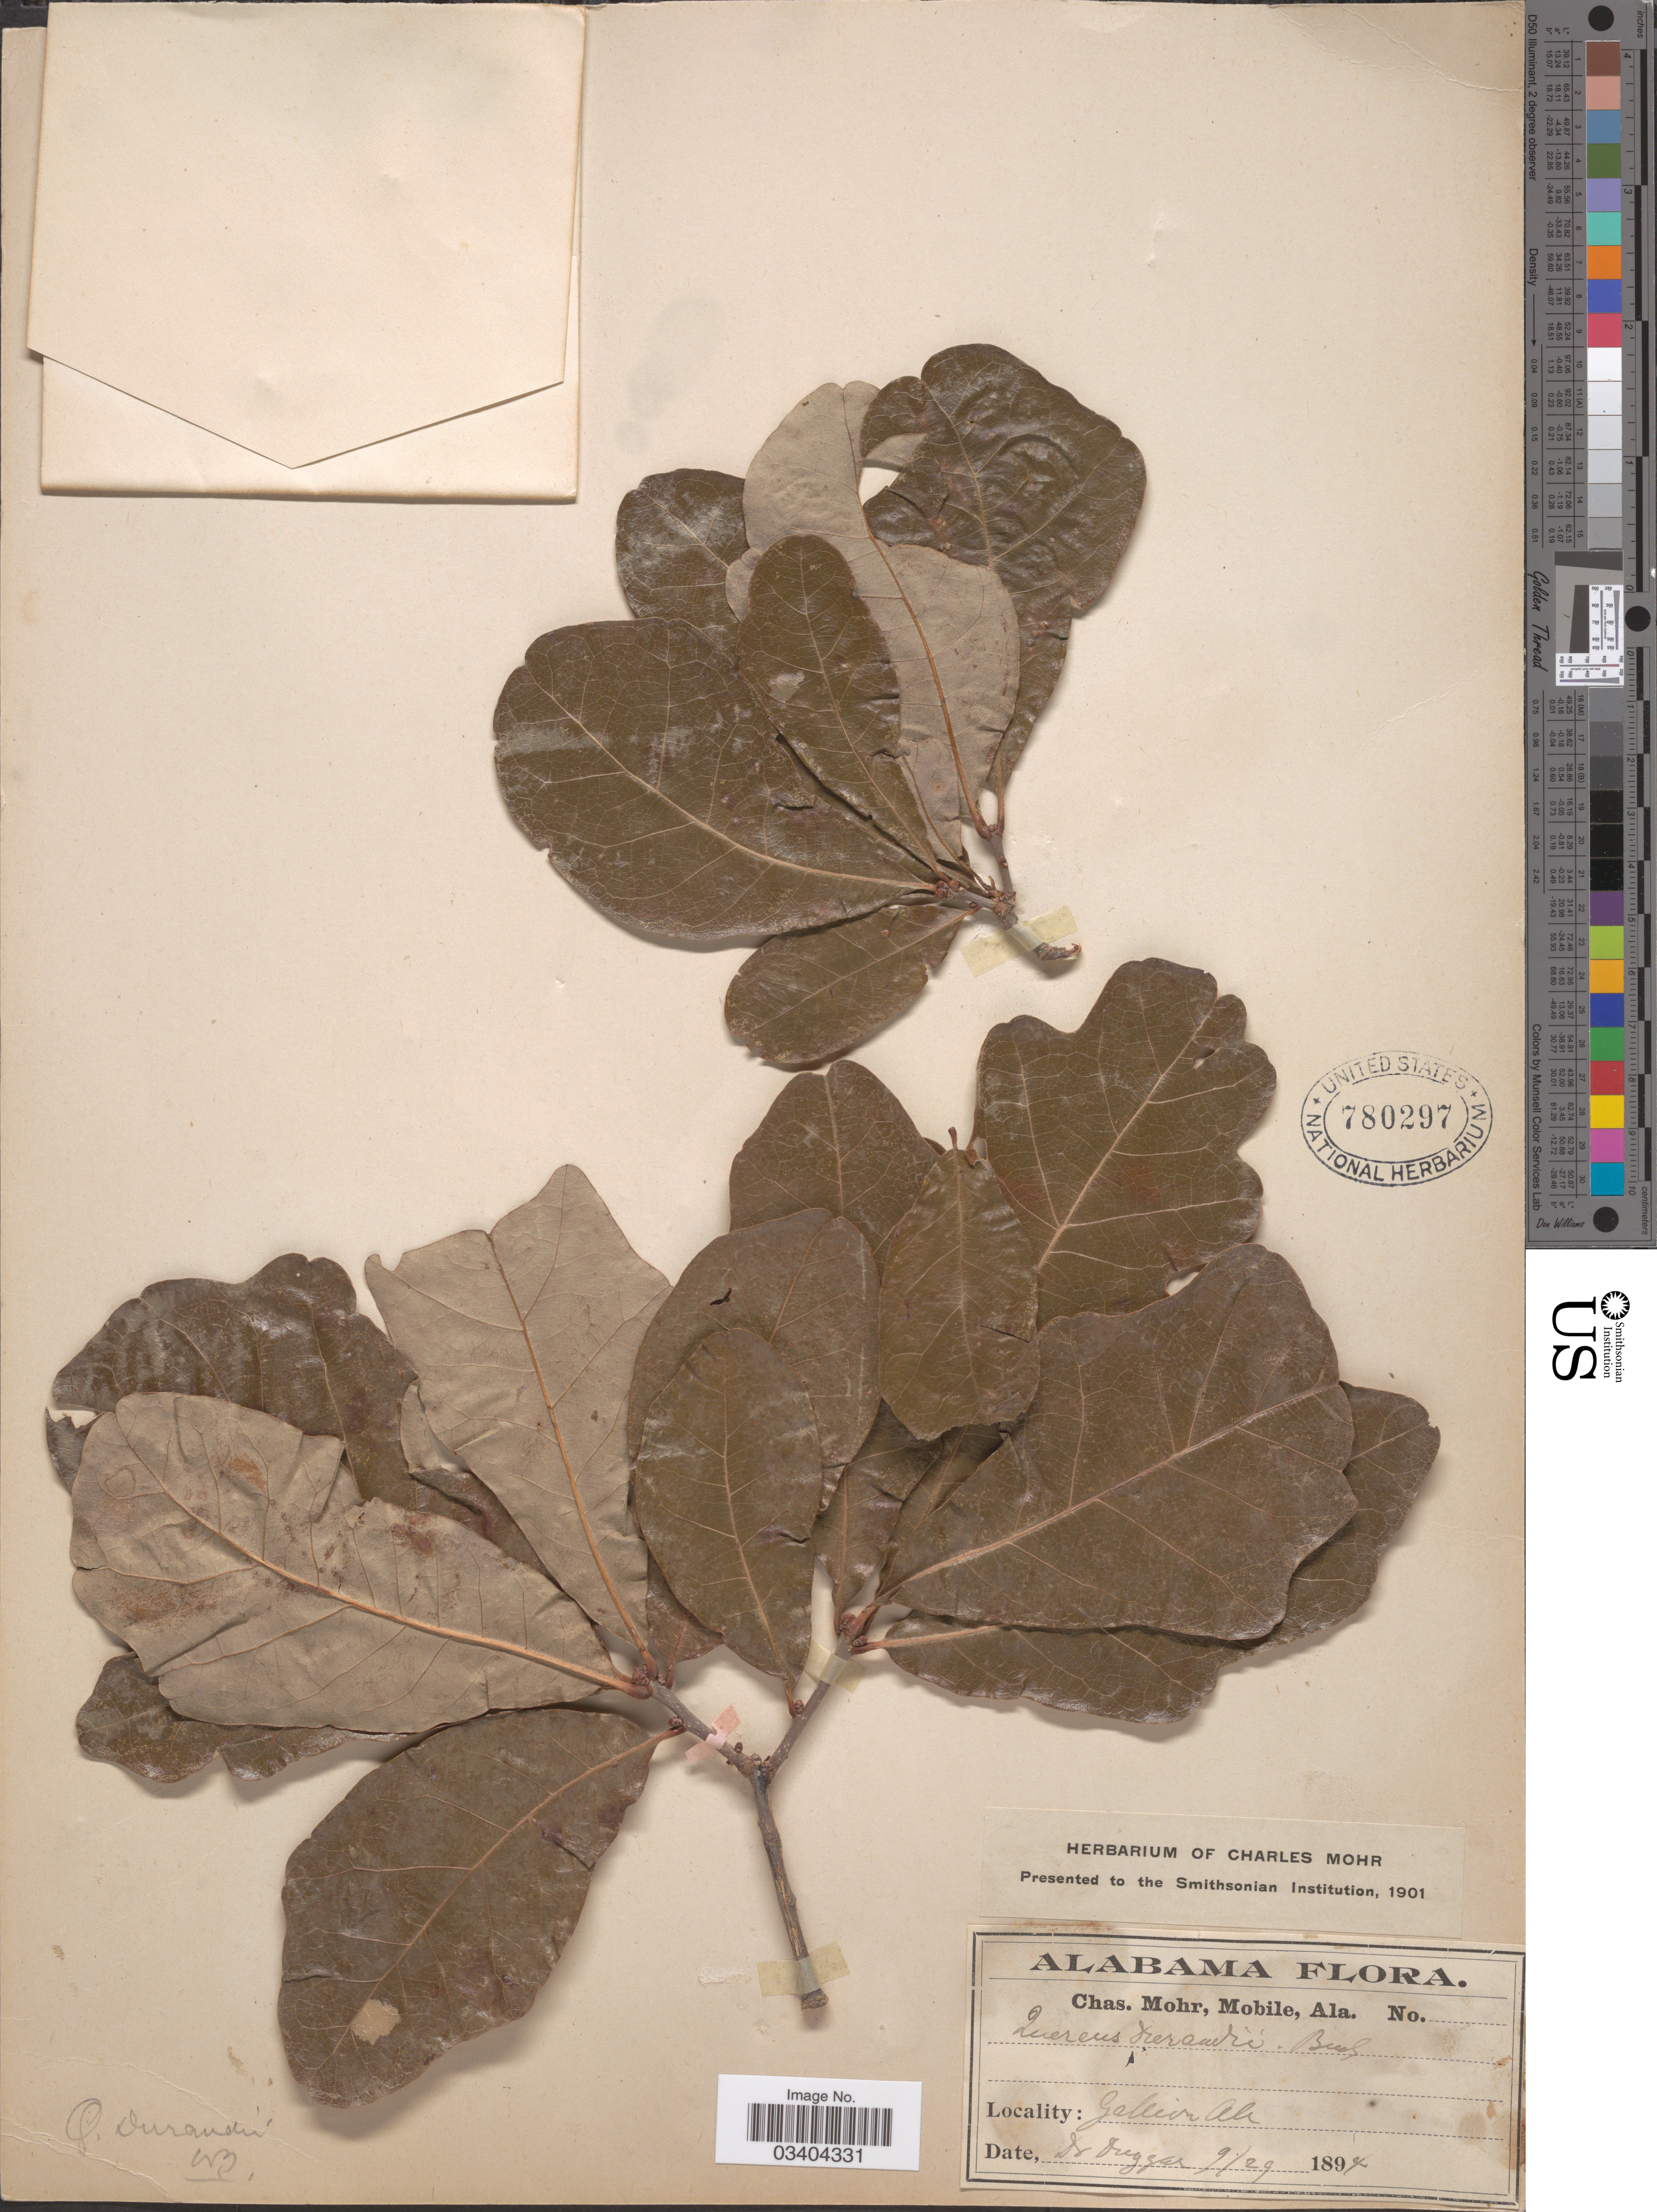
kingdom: Plantae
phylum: Tracheophyta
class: Magnoliopsida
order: Fagales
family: Fagaceae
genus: Quercus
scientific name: Quercus durandii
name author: Buckley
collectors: Duggar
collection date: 1894-09-29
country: United States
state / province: Alabama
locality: Gallion.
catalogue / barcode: US 780297